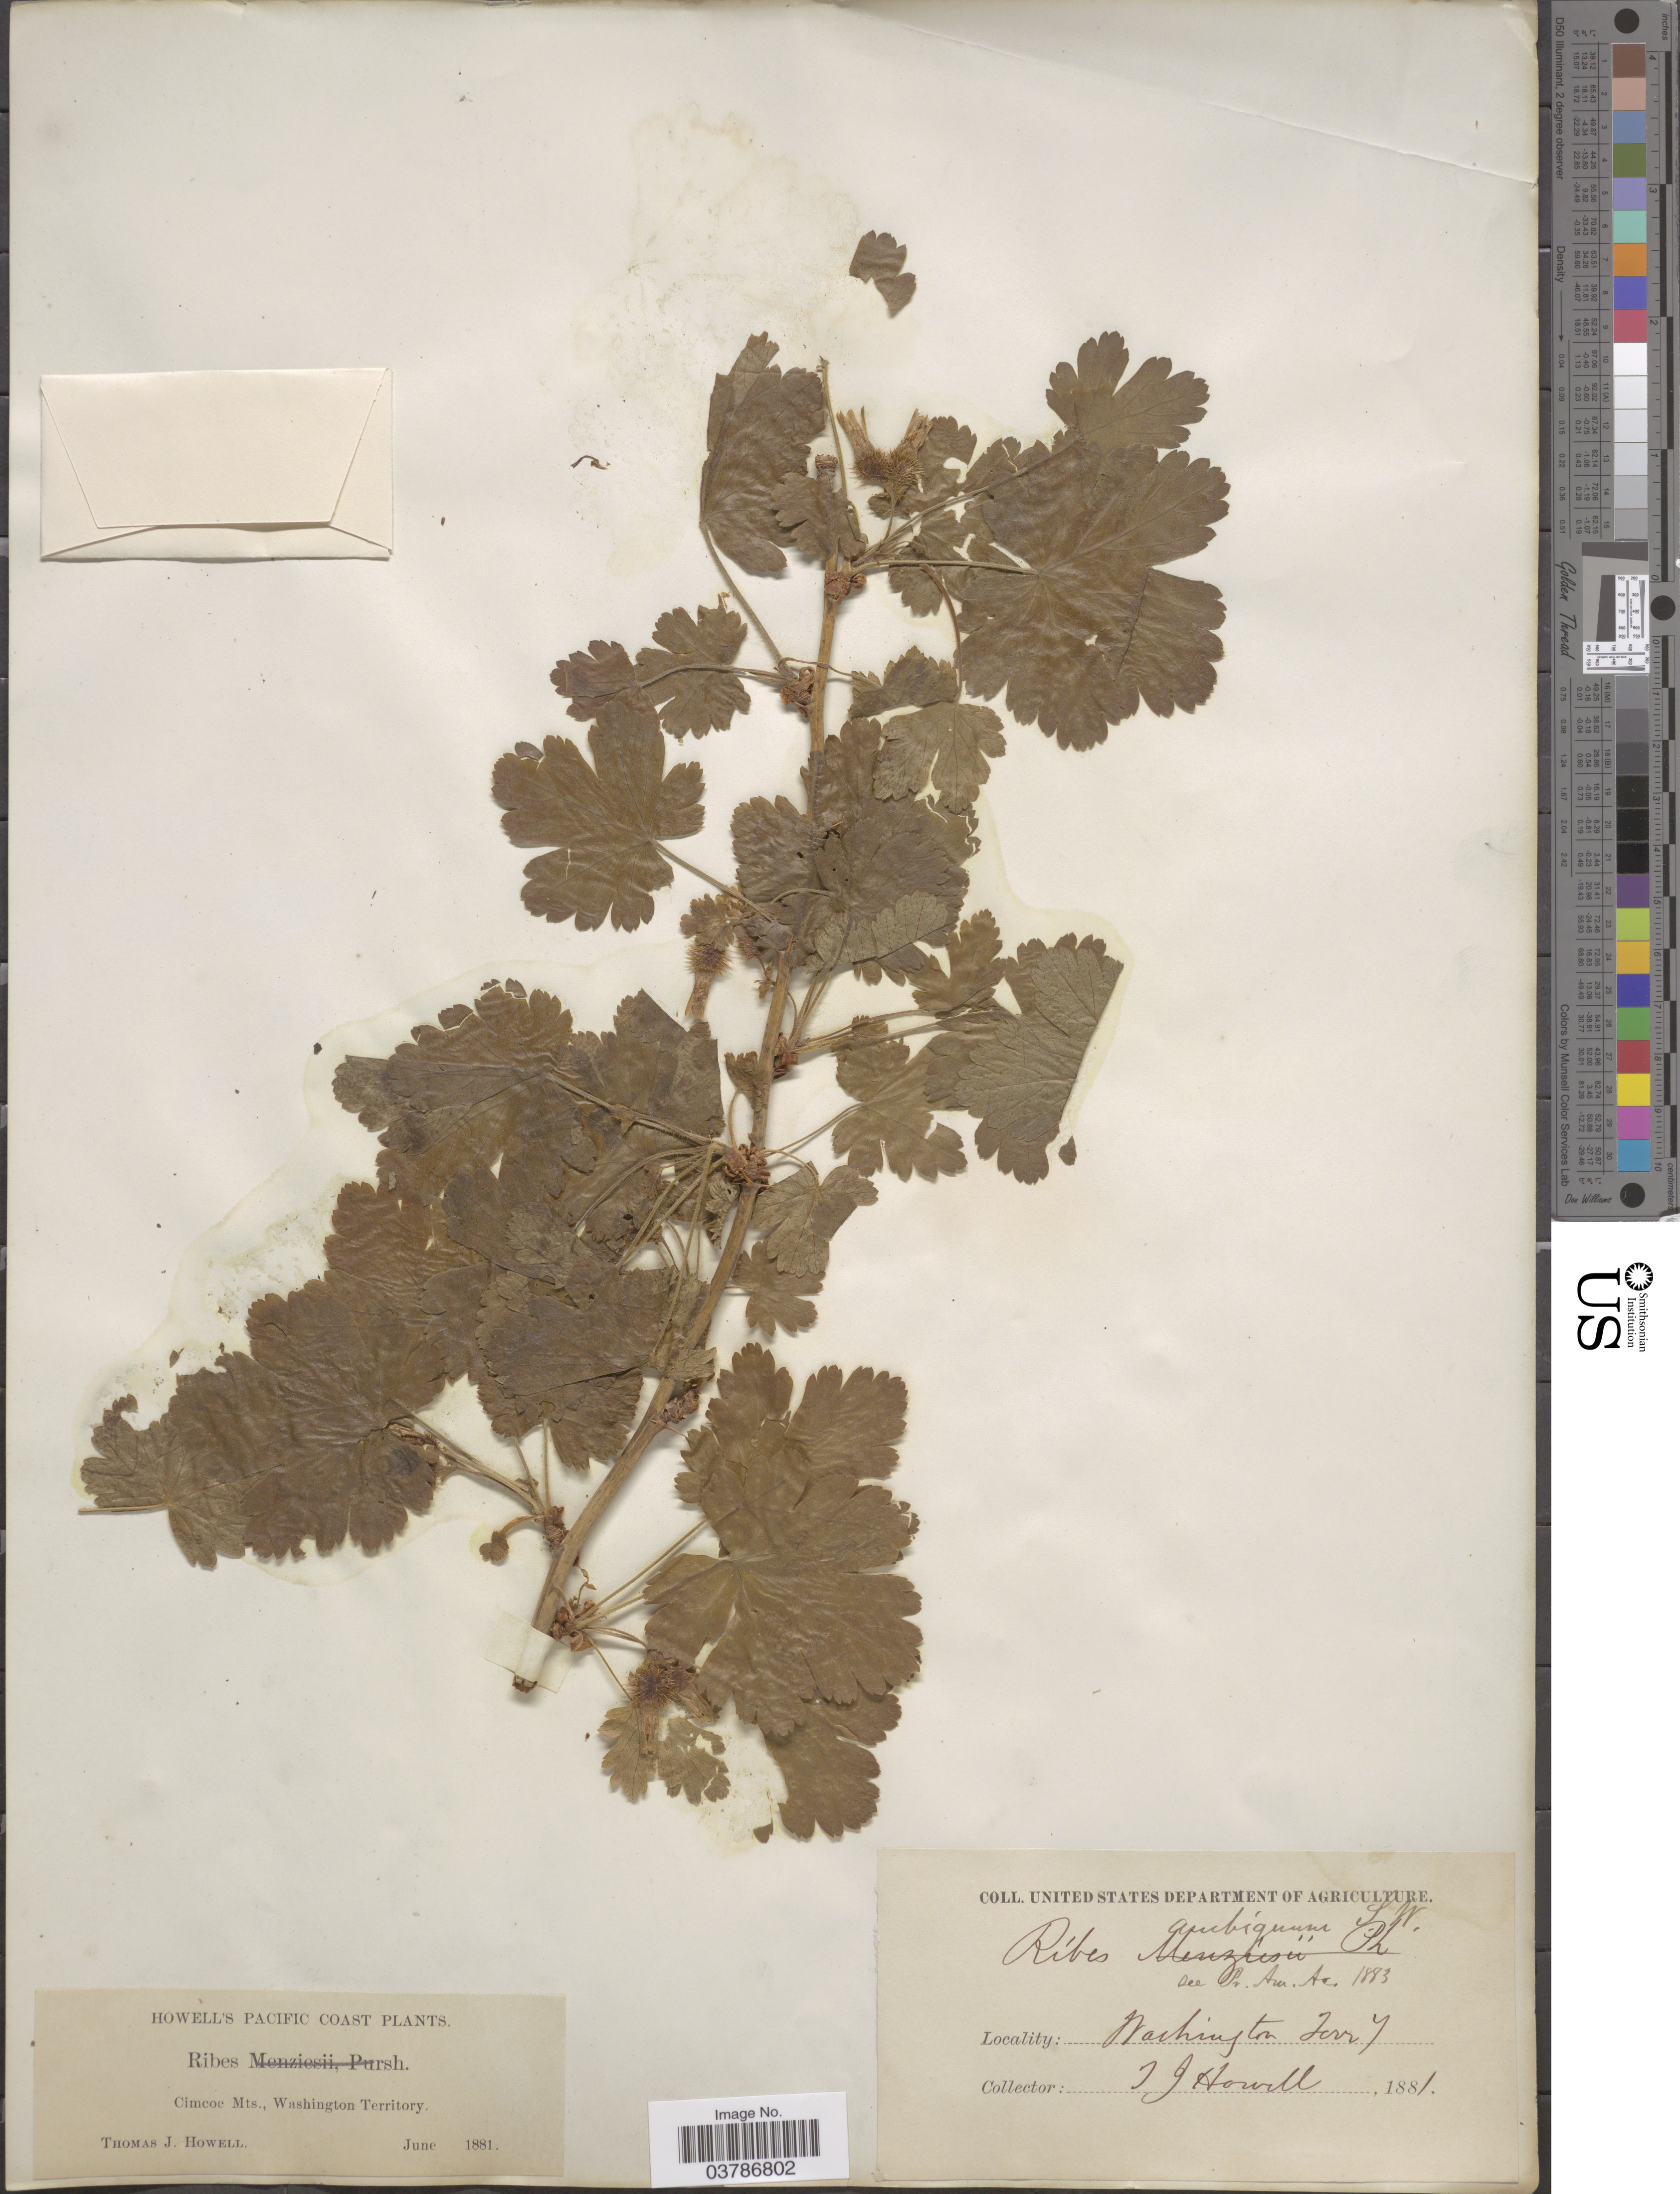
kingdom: Plantae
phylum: Tracheophyta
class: Magnoliopsida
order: Saxifragales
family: Grossulariaceae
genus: Ribes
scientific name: Ribes watsonianum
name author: Koehne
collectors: T. J. Howell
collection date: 1881-06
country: United States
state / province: Washington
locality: Pacific Coast. Cimcoe Mts.